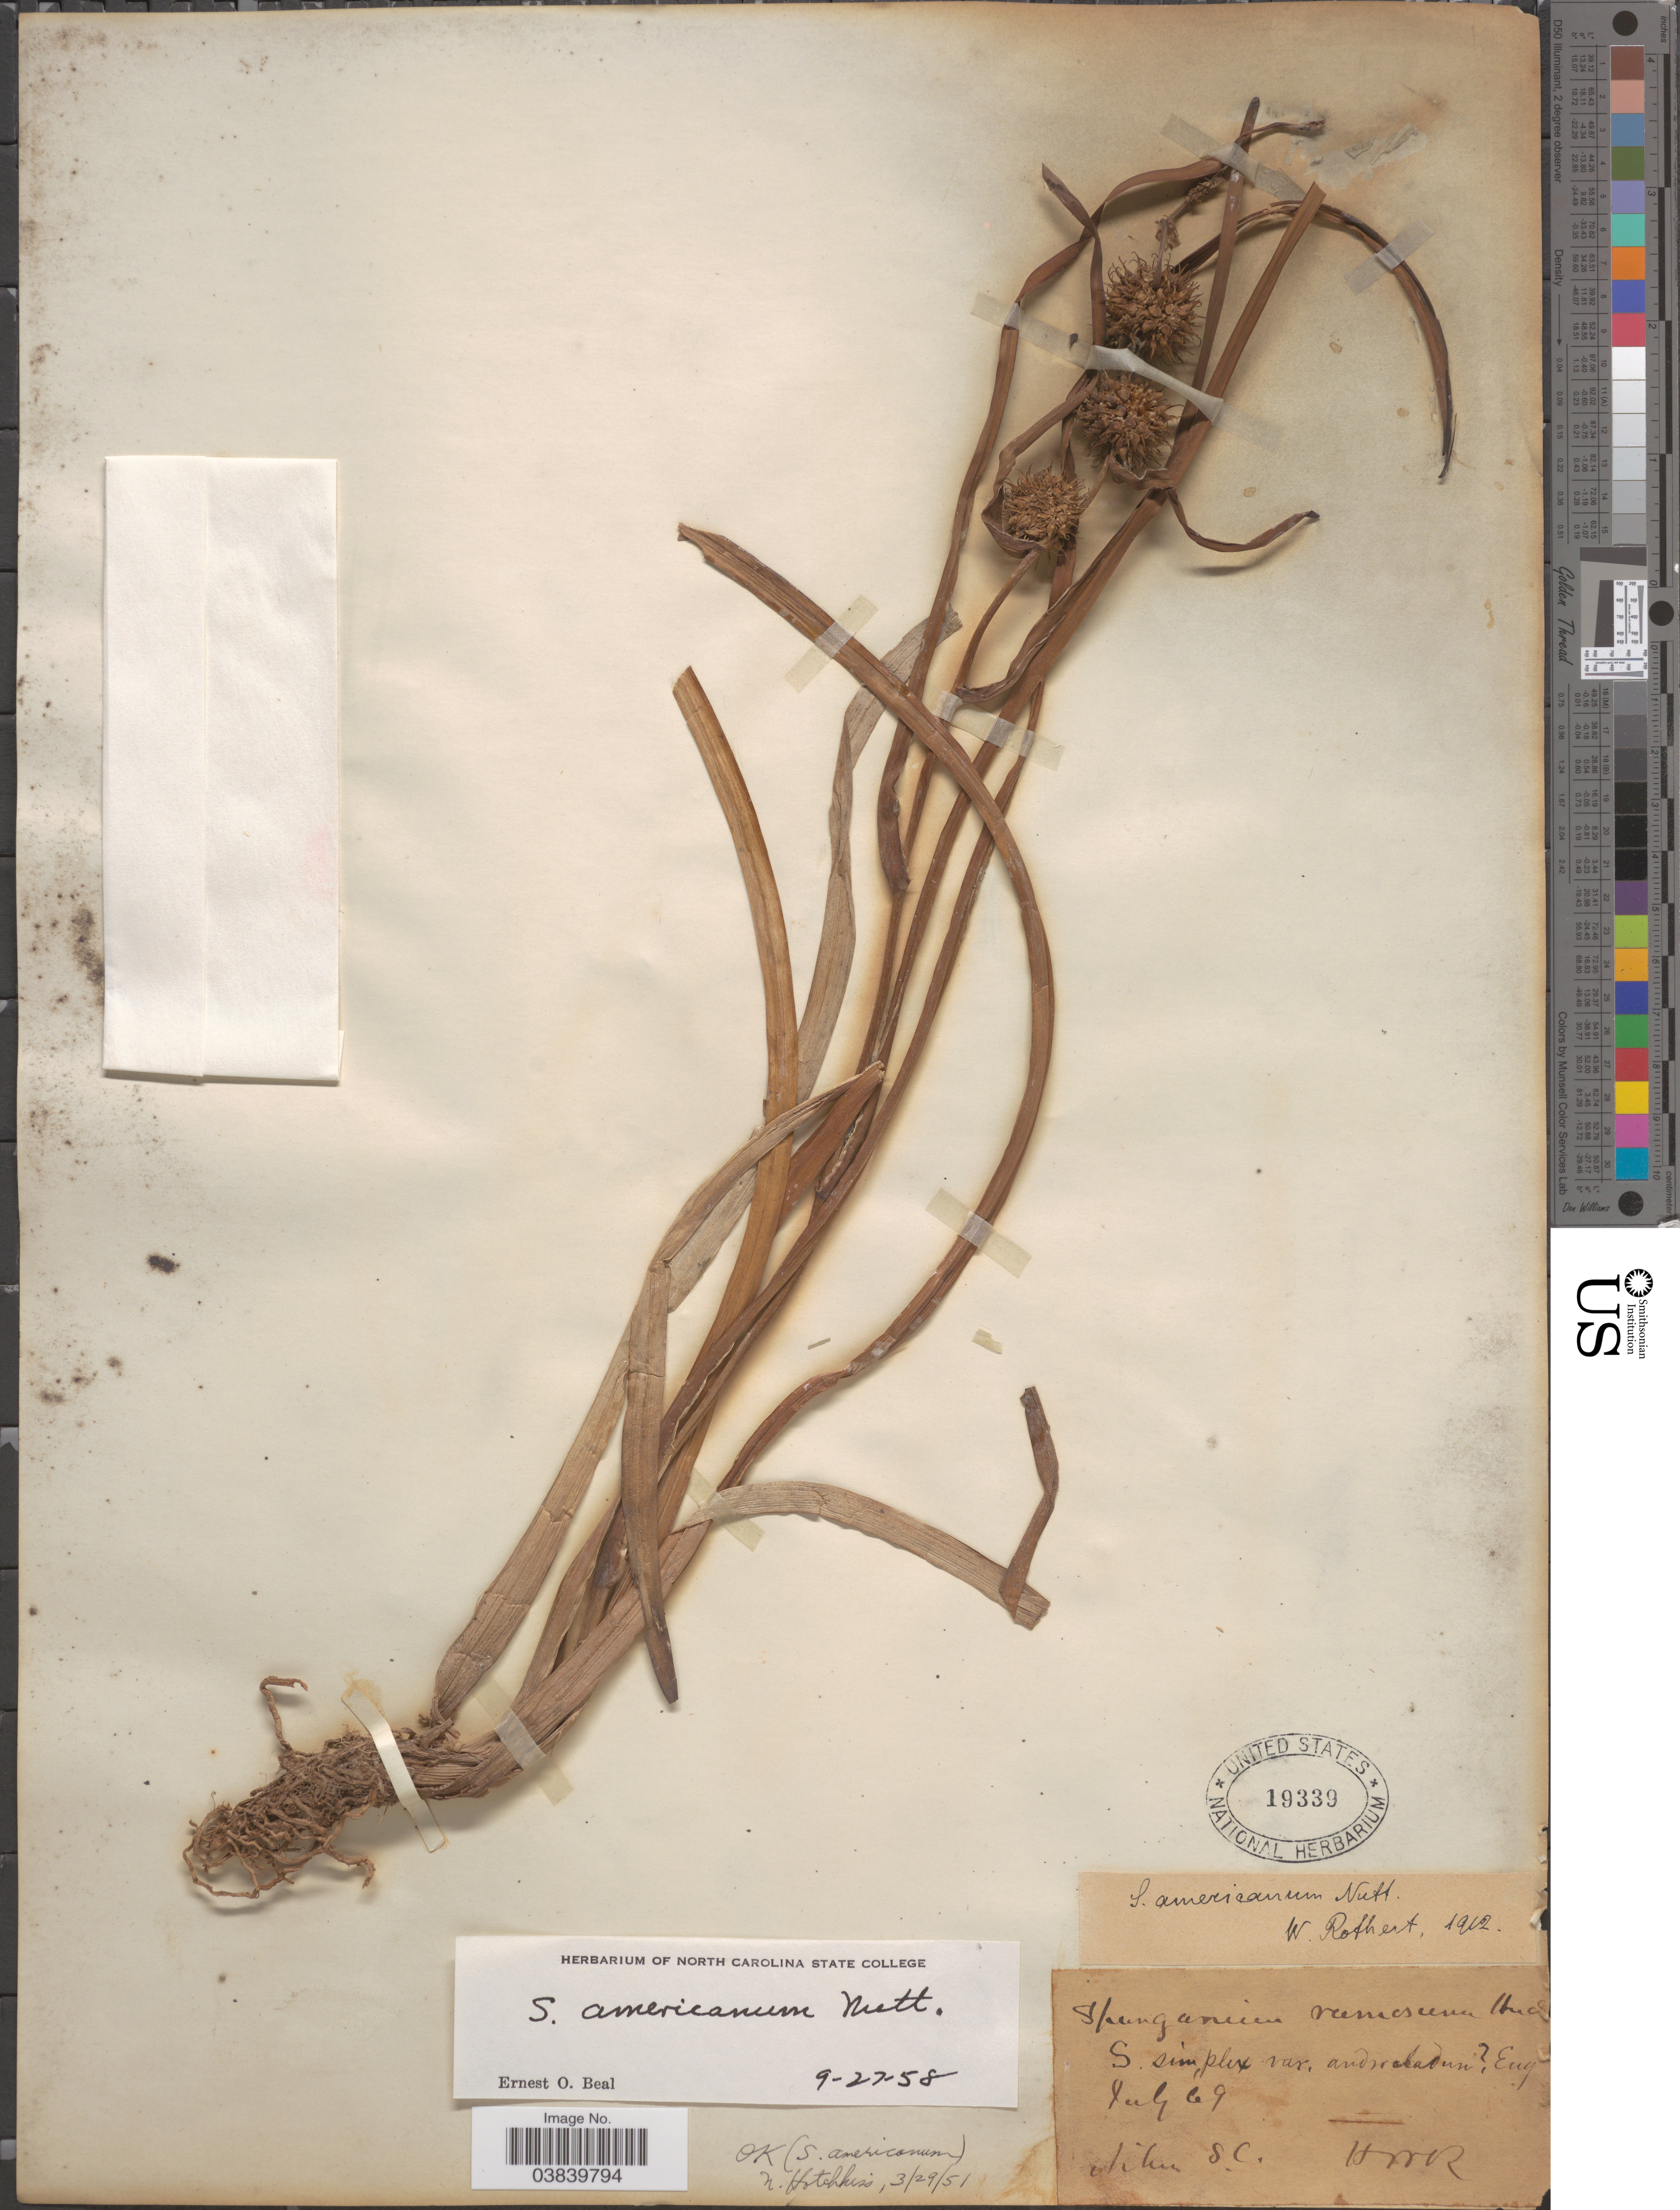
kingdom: Plantae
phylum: Tracheophyta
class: Liliopsida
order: Poales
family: Typhaceae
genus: Sparganium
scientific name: Sparganium americanum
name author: Nutt.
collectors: H. W. R.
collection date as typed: Transcribed d/m/y: /7/69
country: United States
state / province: South Carolina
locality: Aiken.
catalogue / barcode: US 19339